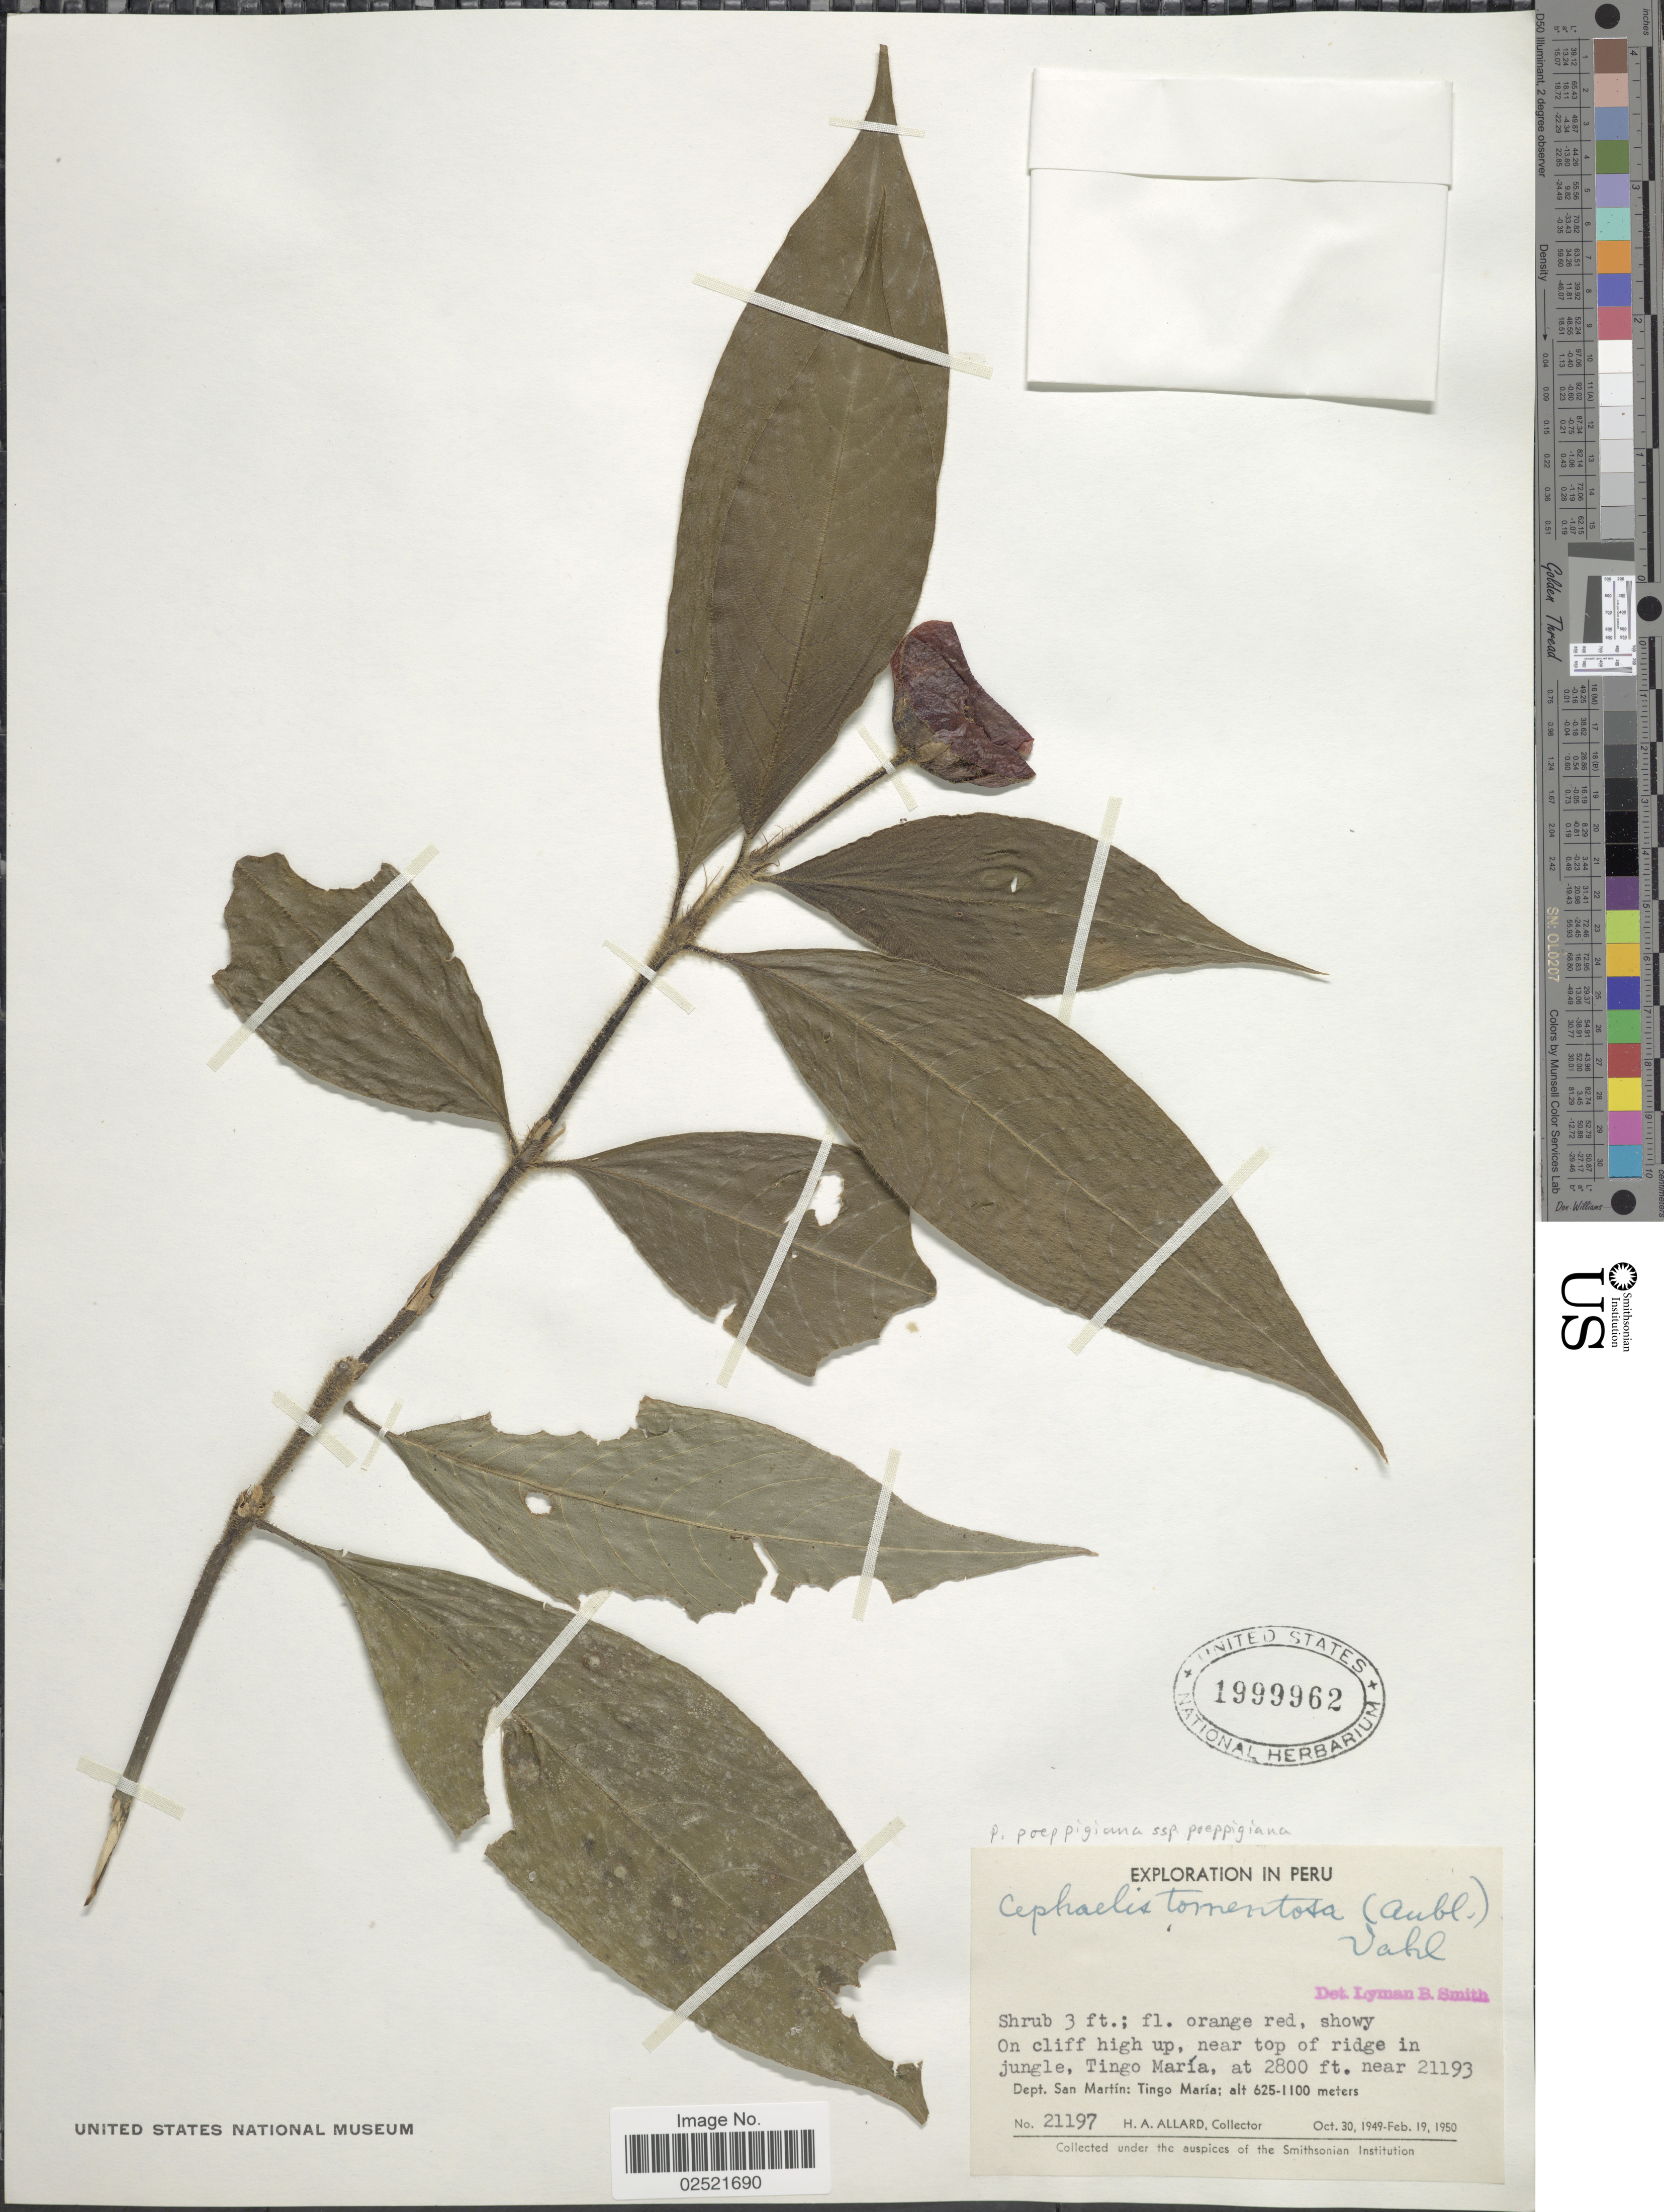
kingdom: Plantae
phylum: Tracheophyta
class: Magnoliopsida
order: Gentianales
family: Rubiaceae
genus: Psychotria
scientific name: Psychotria poeppigiana subsp. poeppigiana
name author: Müll. Arg.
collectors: H. A. Allard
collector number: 21197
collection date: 1949-10-30/1950-02-19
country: Peru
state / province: San Martín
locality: Near top of ridge in jungle, Tingo Maria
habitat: on cliff high up, near top of ridge in jungle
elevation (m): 853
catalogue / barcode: US 1999962